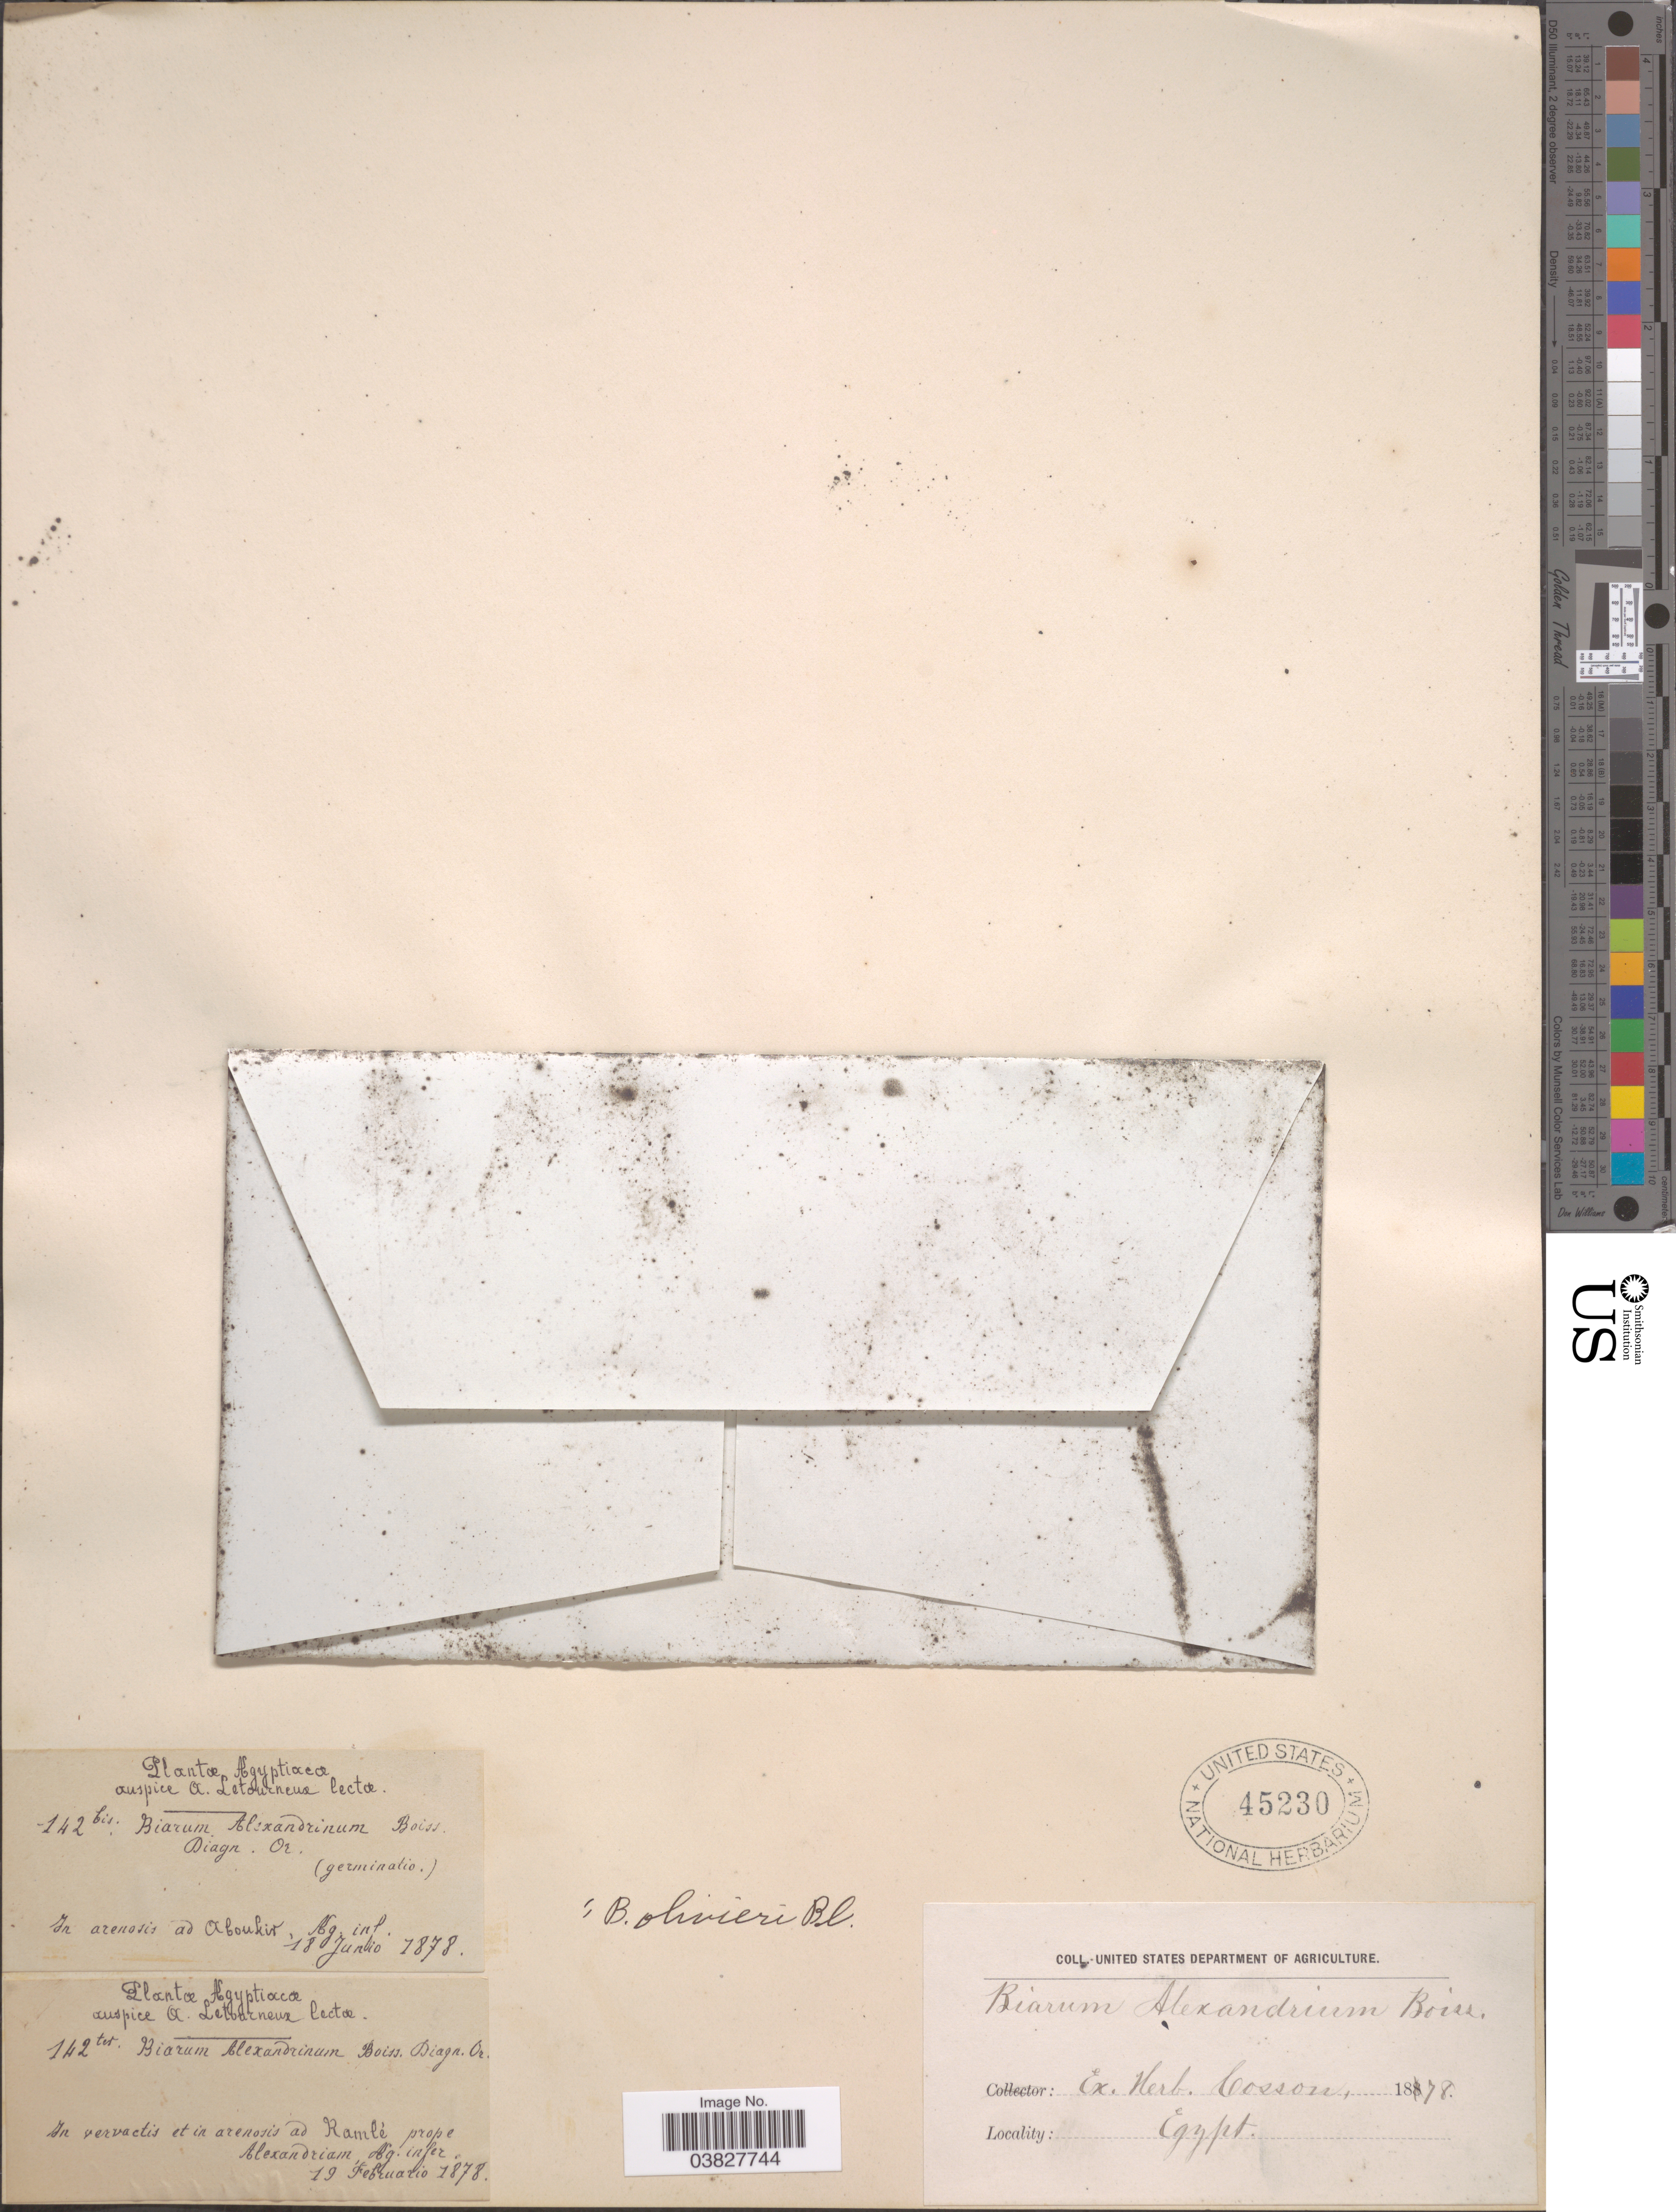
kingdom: Plantae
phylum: Tracheophyta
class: Liliopsida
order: Alismatales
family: Araceae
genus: Biarum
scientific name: Biarum olivieri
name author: Blume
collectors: A. Letourneux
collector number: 142bis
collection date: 1878-06-18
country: Egypt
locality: In arenosis ad Aboukir, Æg. inl.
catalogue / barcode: US 45230